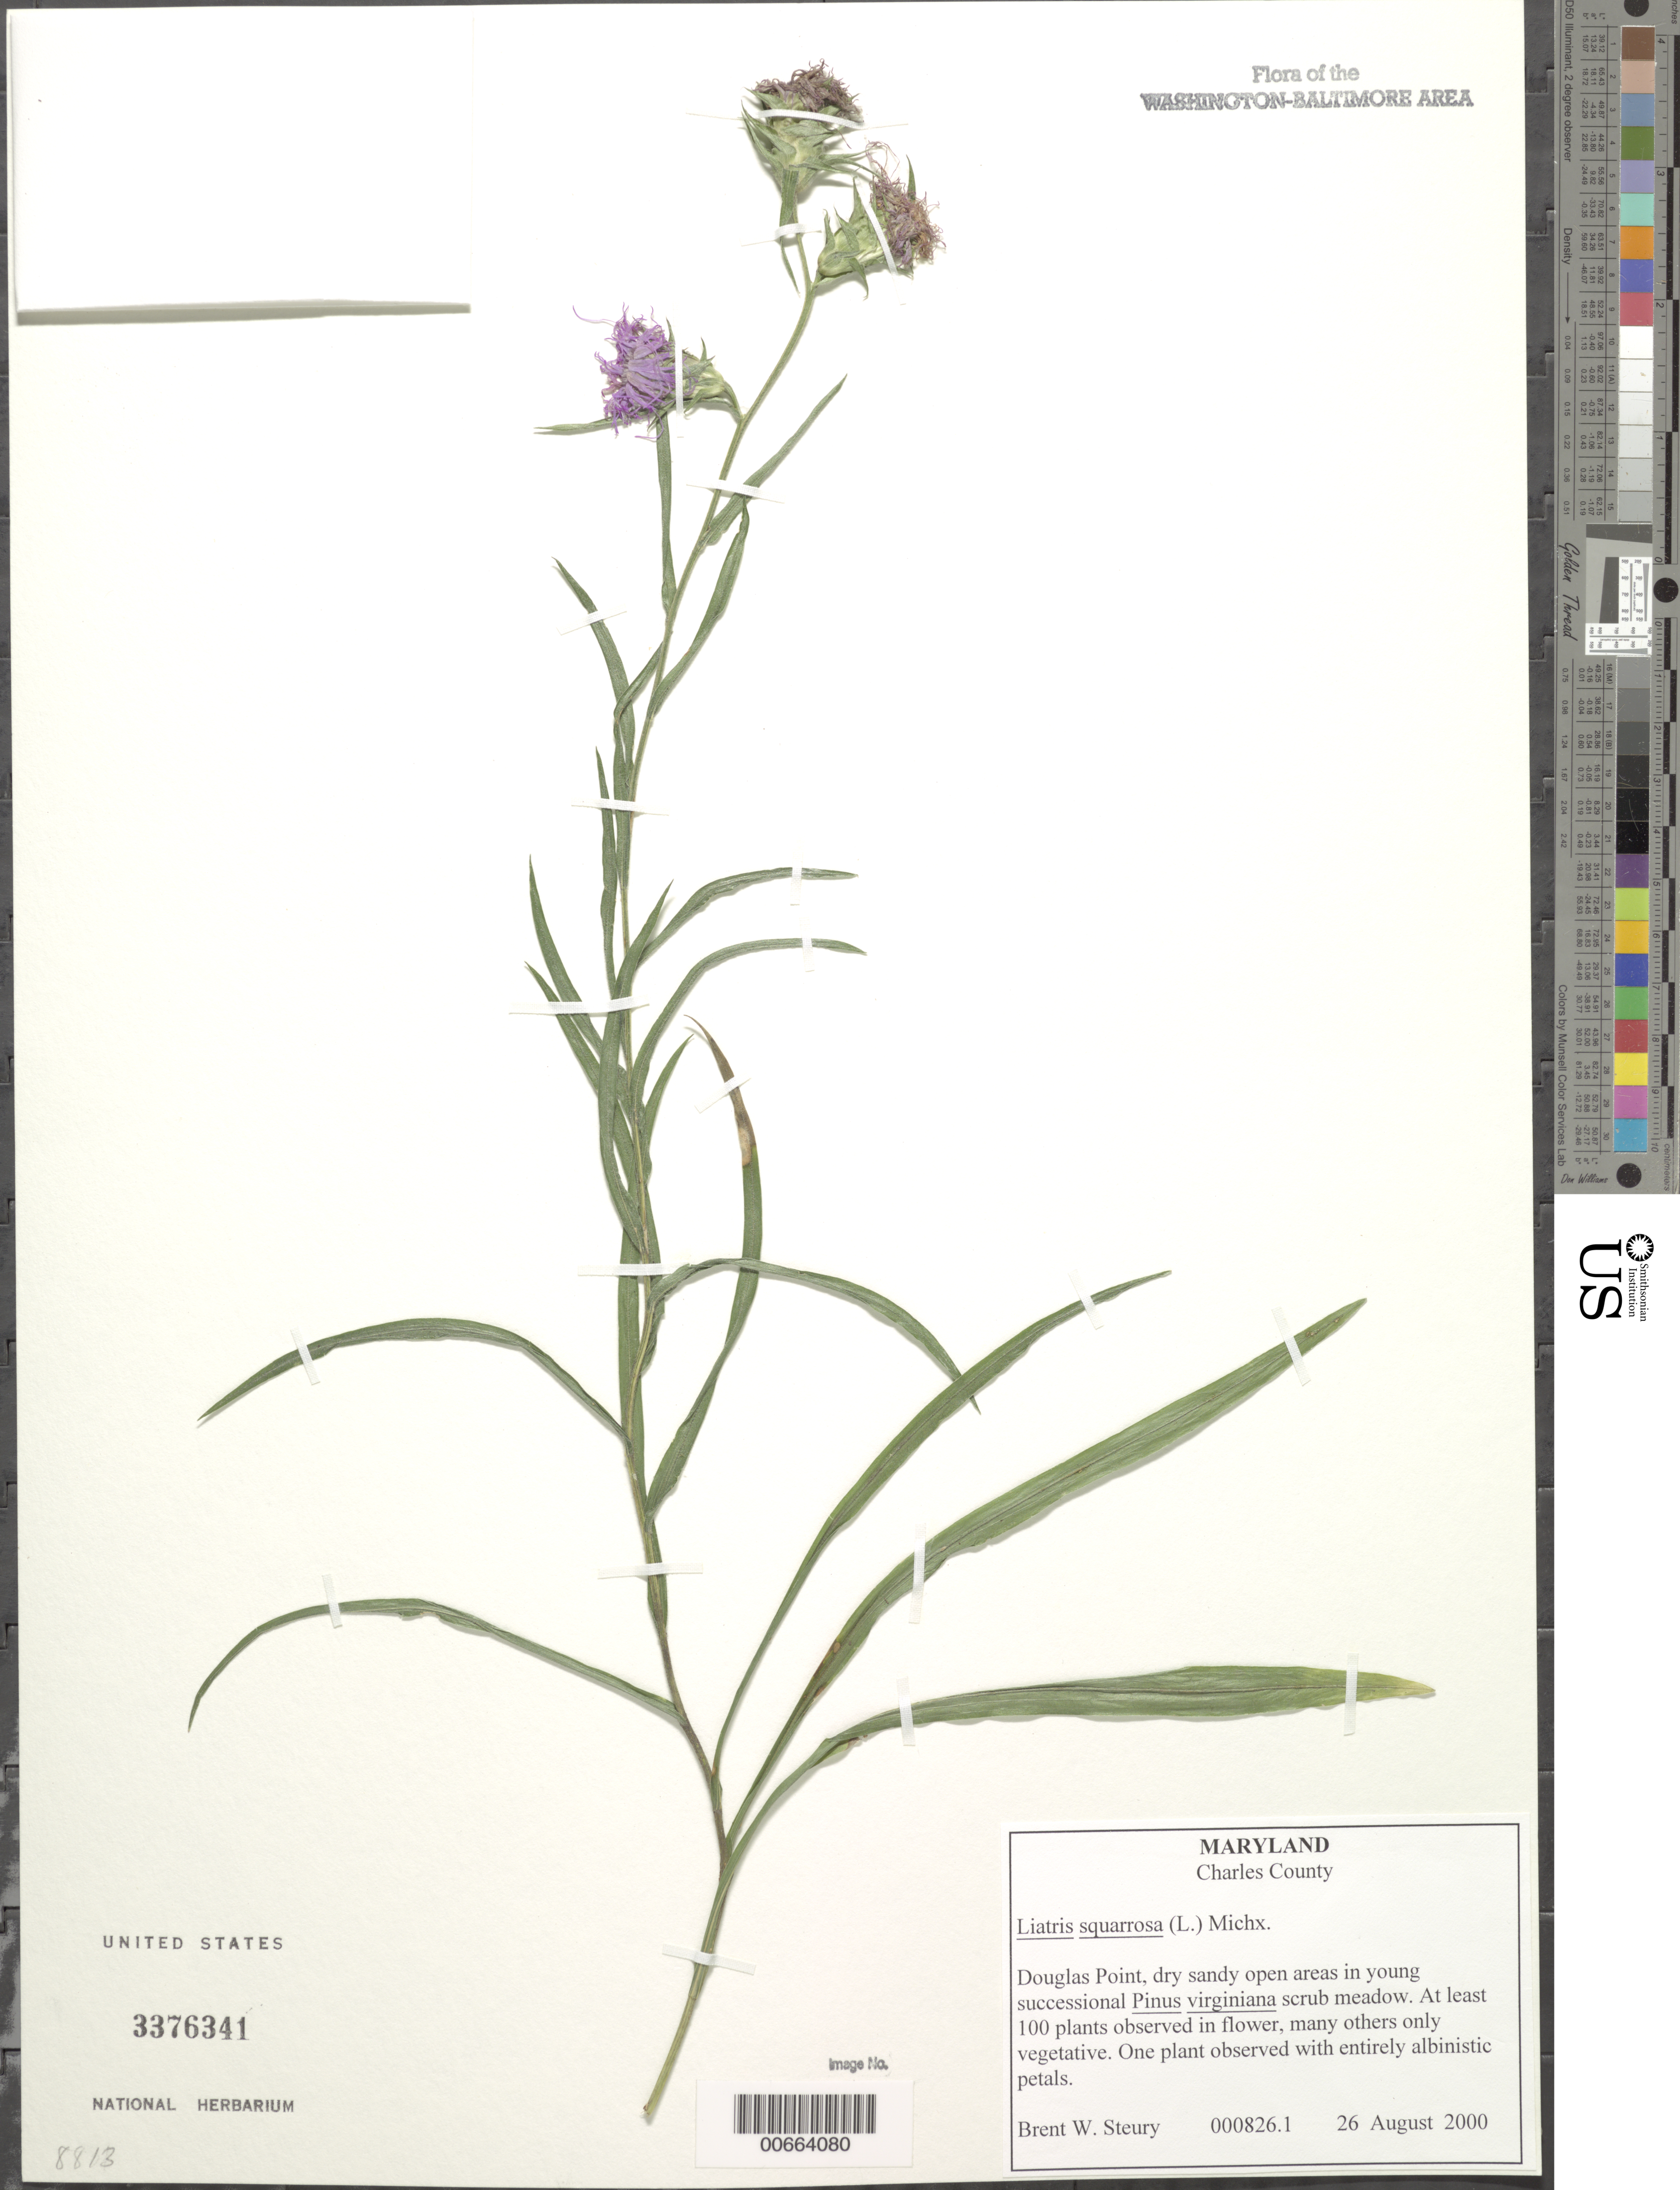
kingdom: Plantae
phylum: Tracheophyta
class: Magnoliopsida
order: Asterales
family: Asteraceae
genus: Liatris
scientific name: Liatris squarrosa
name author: (L.) Michx.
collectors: B. Steury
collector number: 826.1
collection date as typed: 26 Aug 2000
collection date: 2000-08-26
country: United States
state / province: Maryland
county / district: Charles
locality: Douglas Point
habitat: Dry sandy open areas in young successional Pinus virginiana scrub meadows.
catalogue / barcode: US 3376341